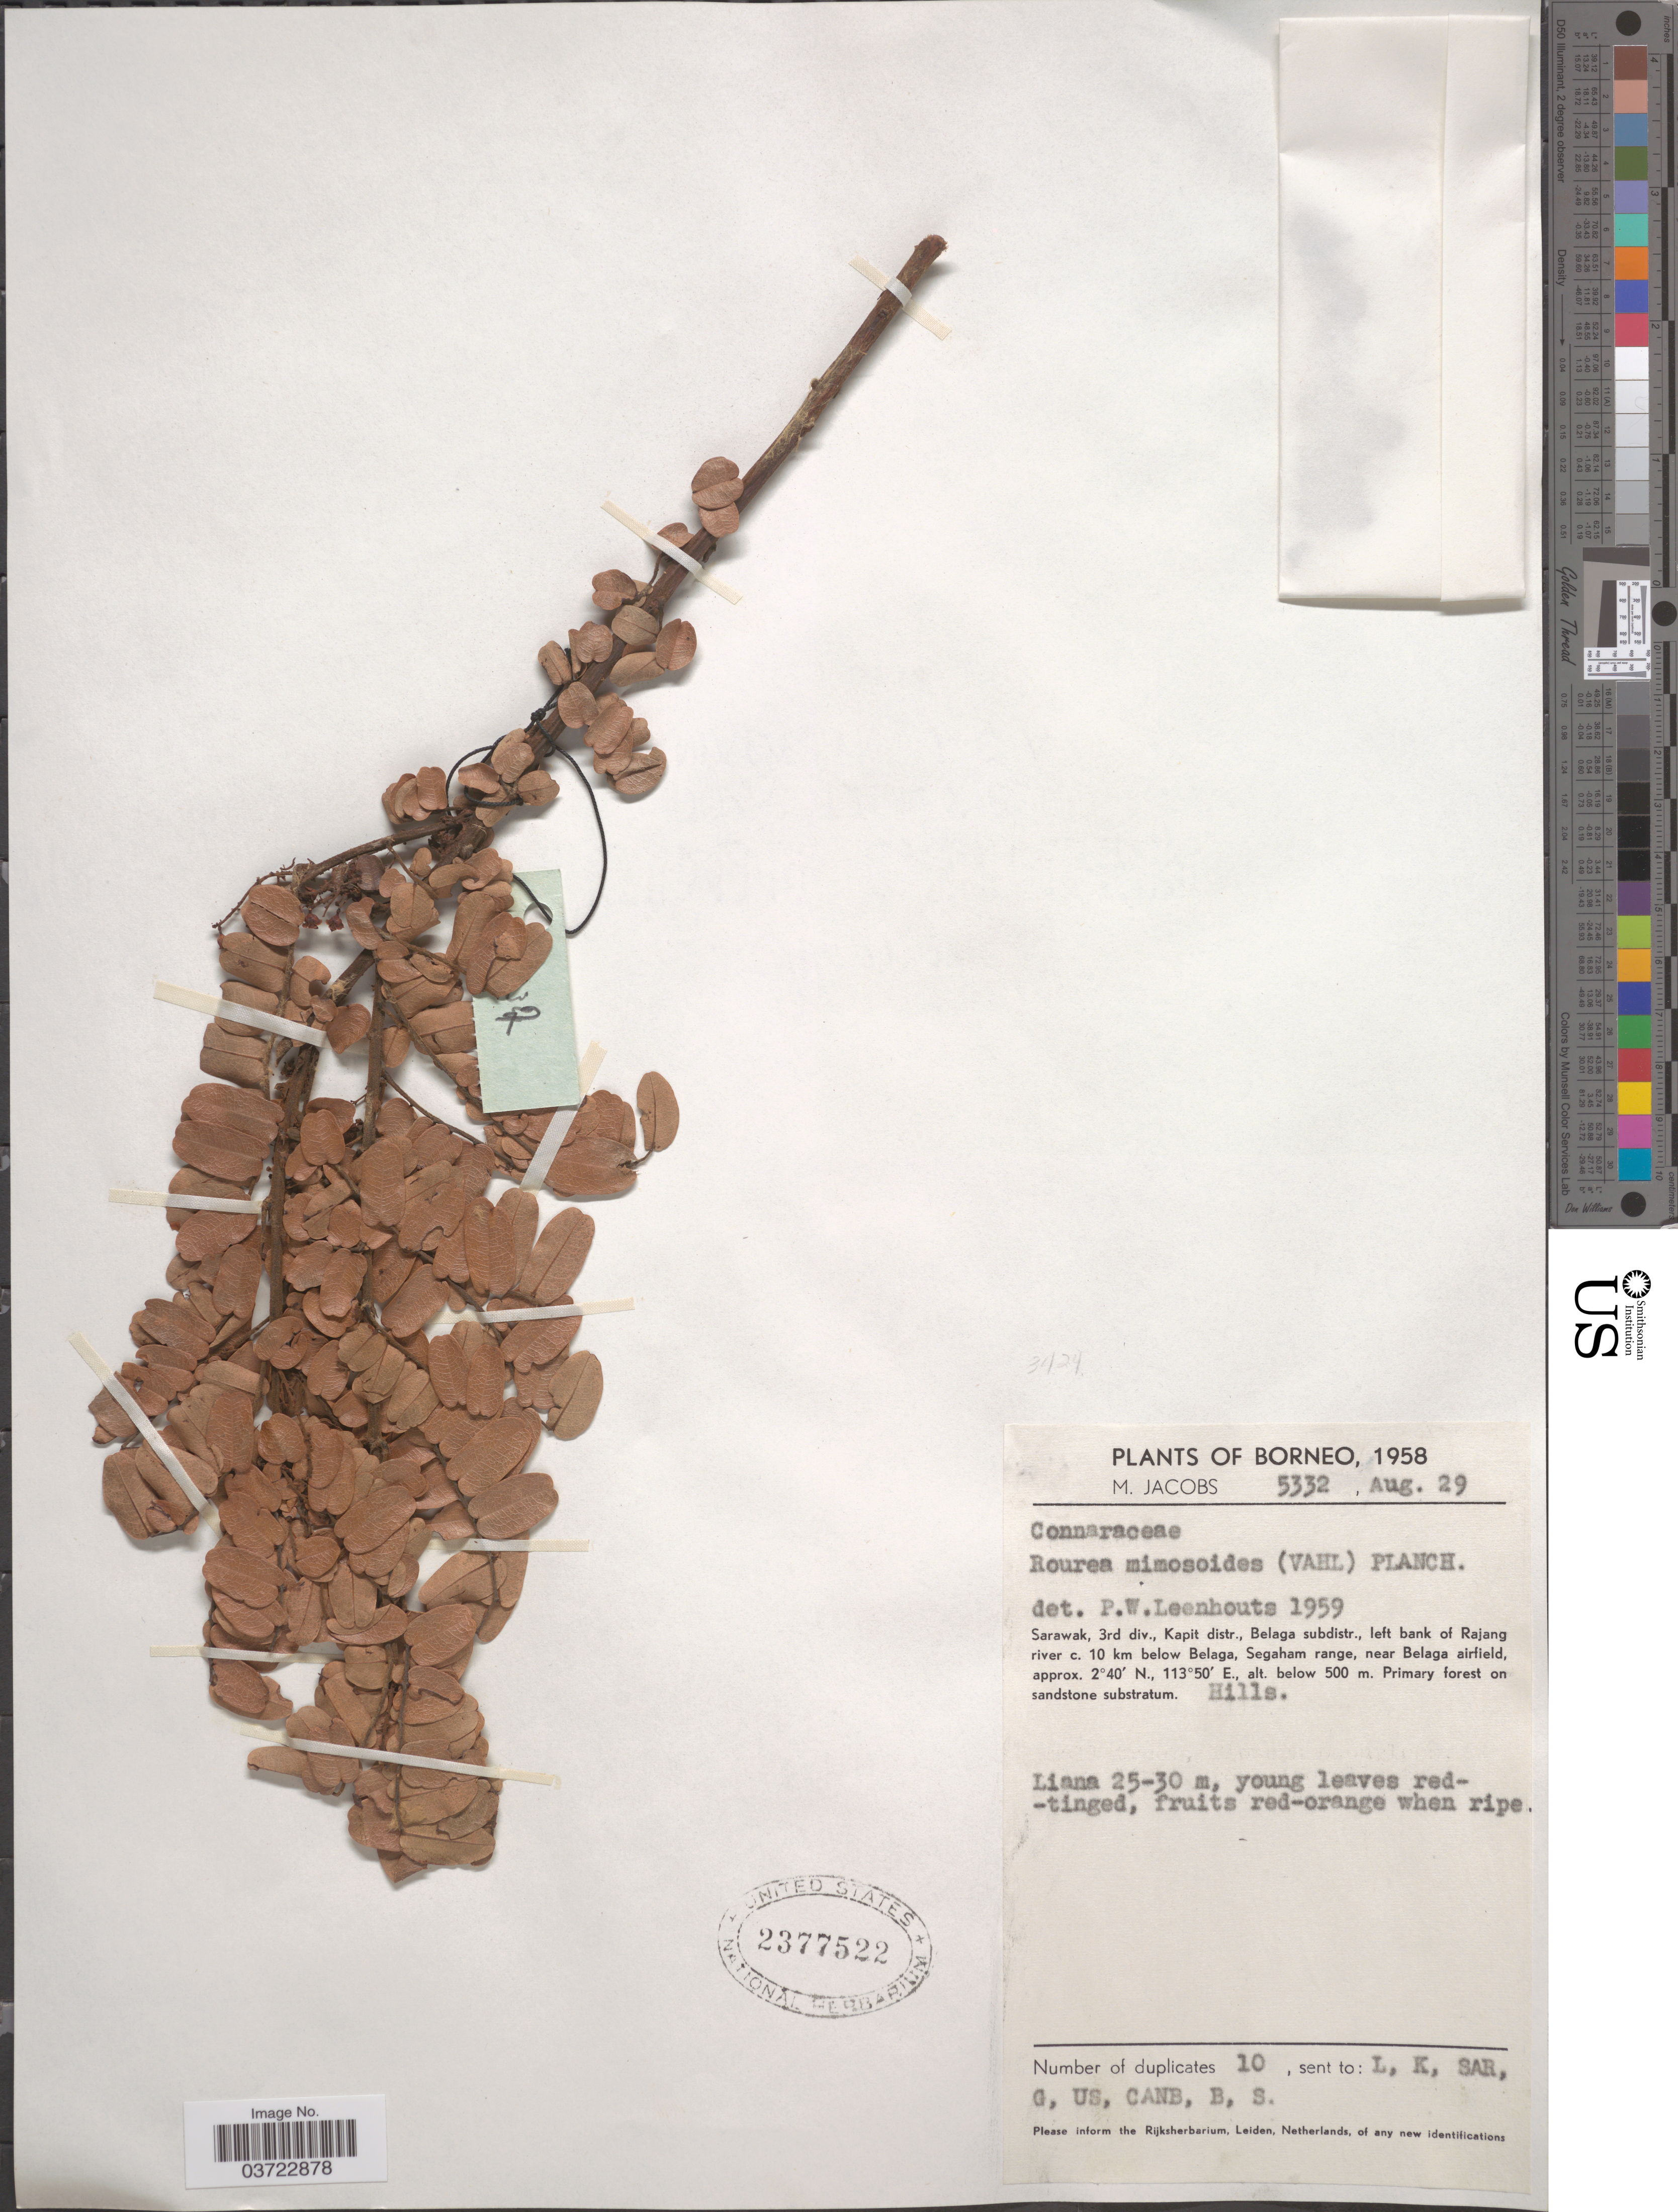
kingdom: Plantae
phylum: Tracheophyta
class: Magnoliopsida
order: Oxalidales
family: Connaraceae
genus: Rourea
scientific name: Rourea mimosoides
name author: (Vahl) Planch.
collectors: M. Jacobs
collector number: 5332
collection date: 1958-08-29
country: Malaysia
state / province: Sarawak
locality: Borneo. 3rd div., Kapit distr., Belaga subdistr., left bank of Rajang river c. 10 km below Belaga, Segaham range, near Belaga airfield.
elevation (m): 500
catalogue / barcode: US 2377522